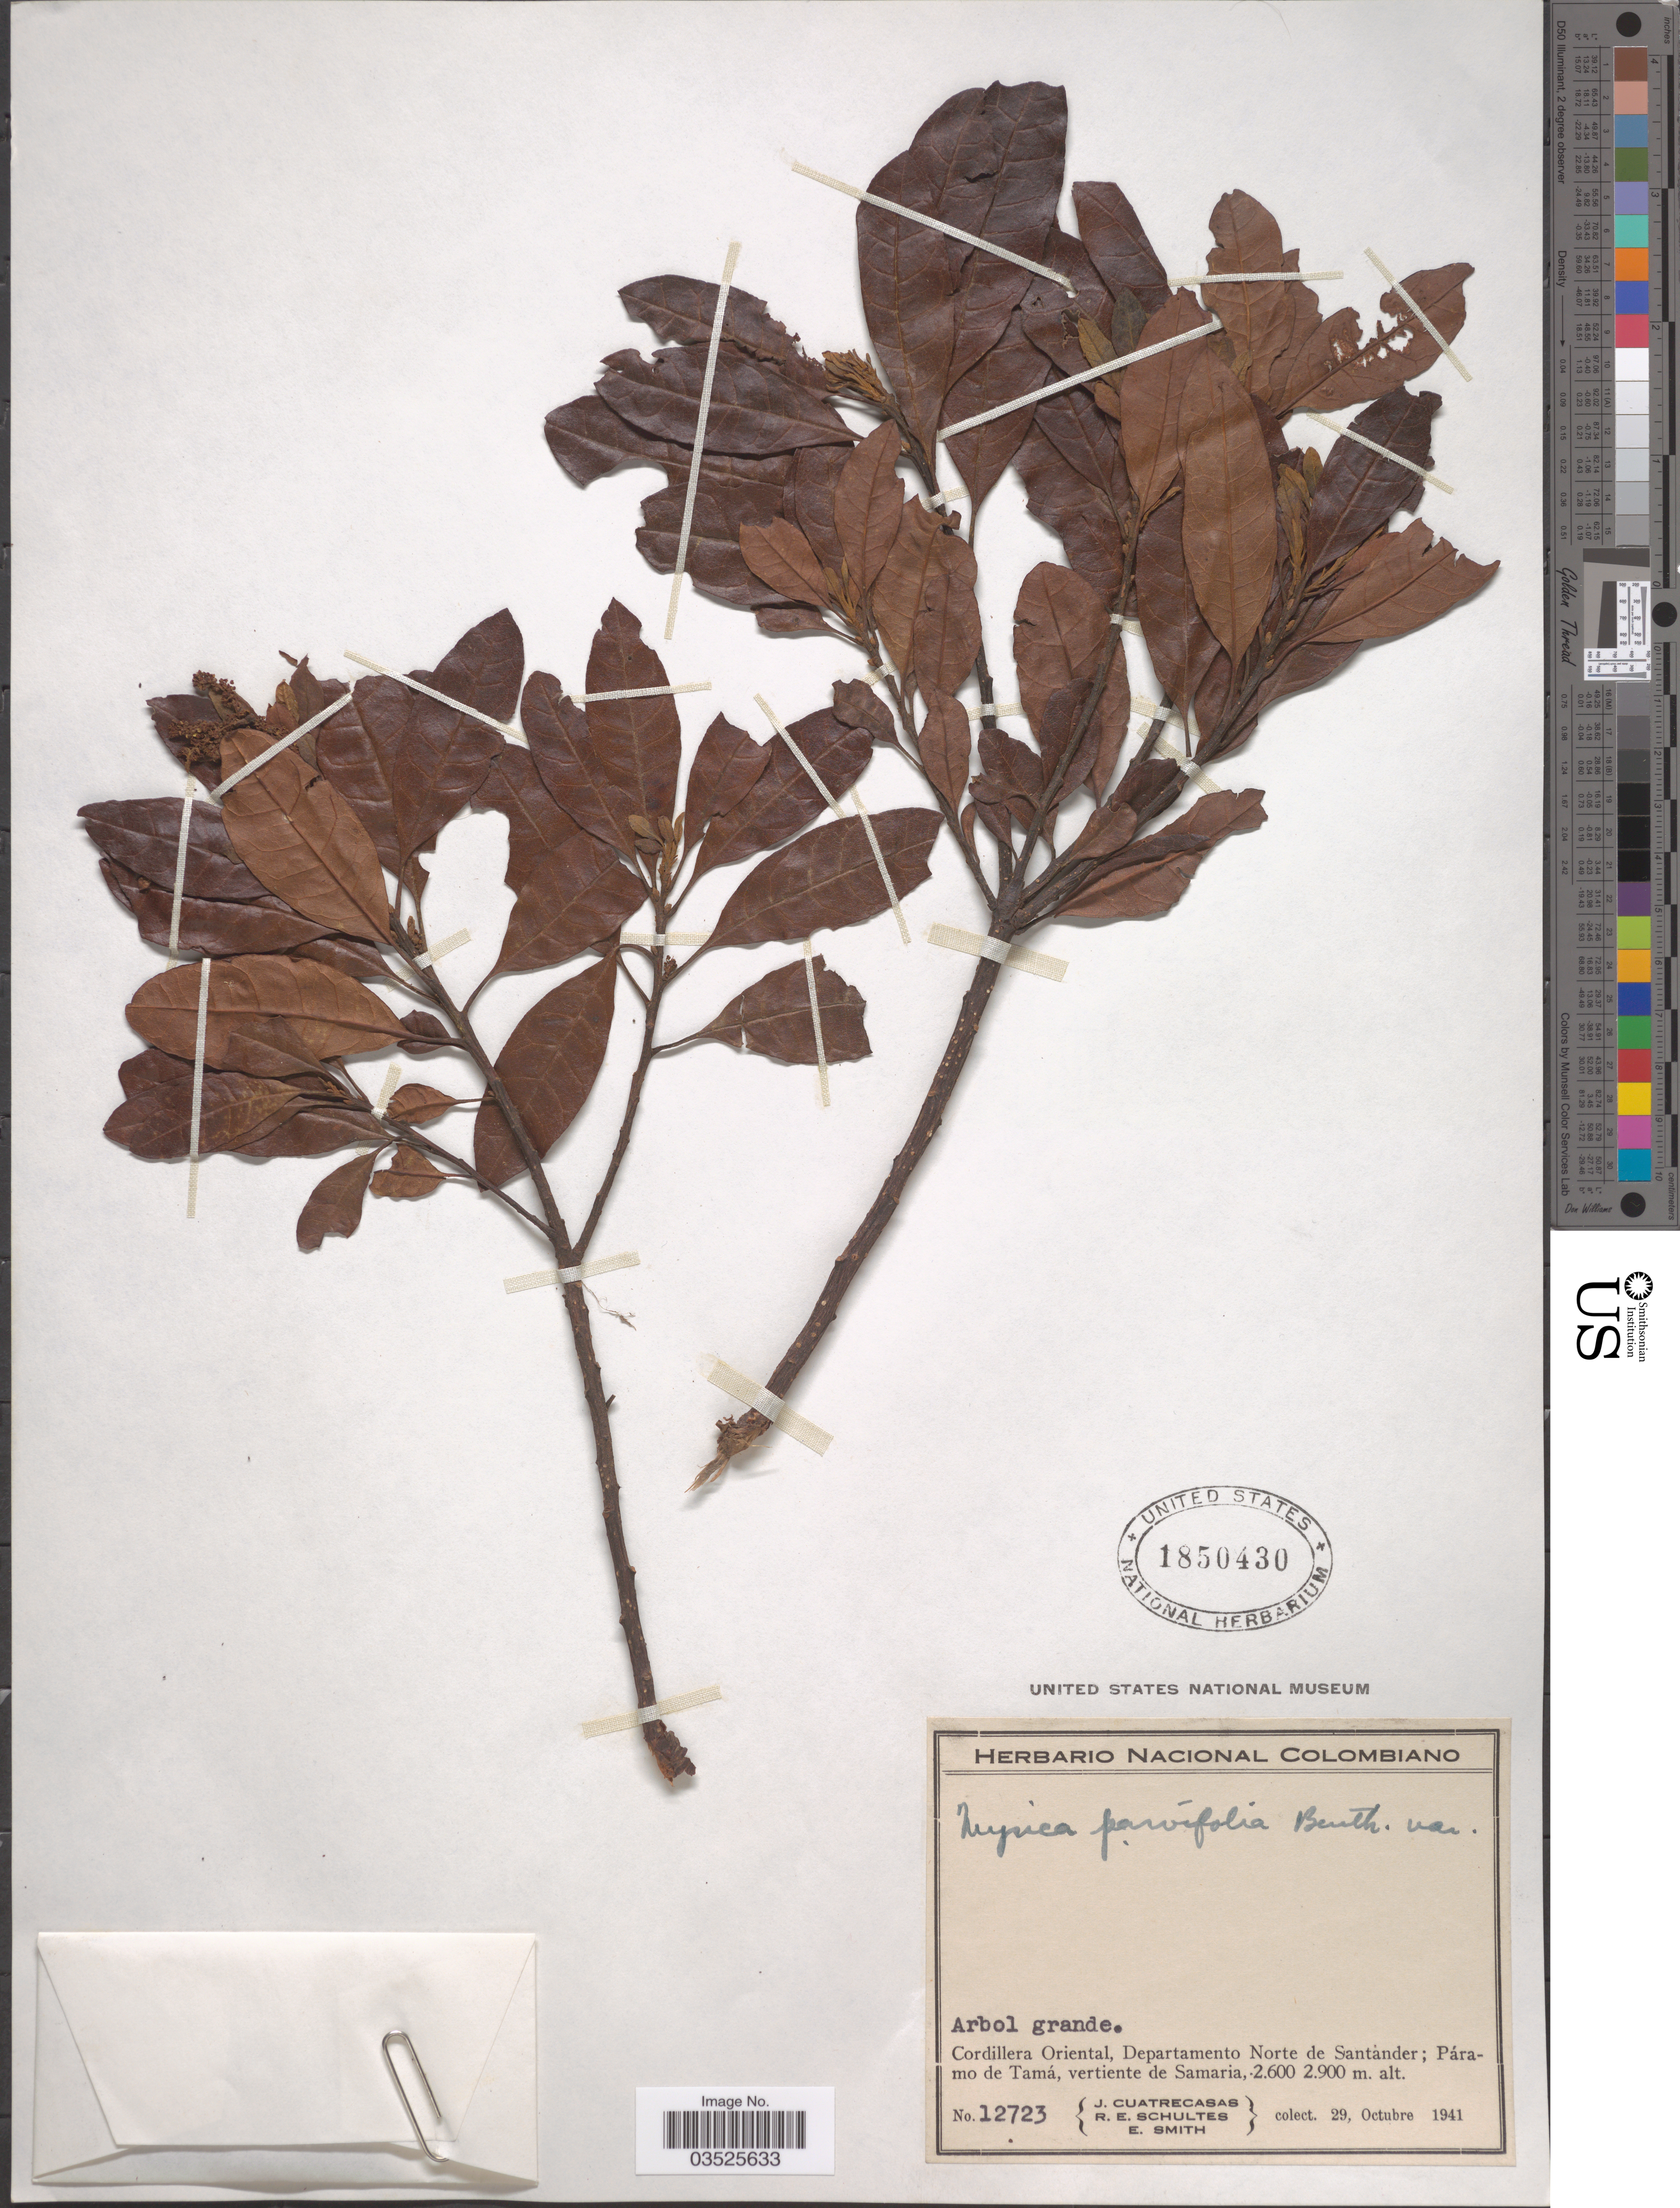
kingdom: Plantae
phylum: Tracheophyta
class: Magnoliopsida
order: Fagales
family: Myricaceae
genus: Morella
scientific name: Morella parvifolia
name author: (Benth.) Parra-Os.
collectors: J. Cuatrecasas, R. E. Schultes & E. Smith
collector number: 12723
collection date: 1941-10-29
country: Colombia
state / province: Norte de Santander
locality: Cordillera Oriental, Departamento Norte de Santander; Páramo de Tamá, vertiente de Samaria.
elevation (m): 2600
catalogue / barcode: US 1850430